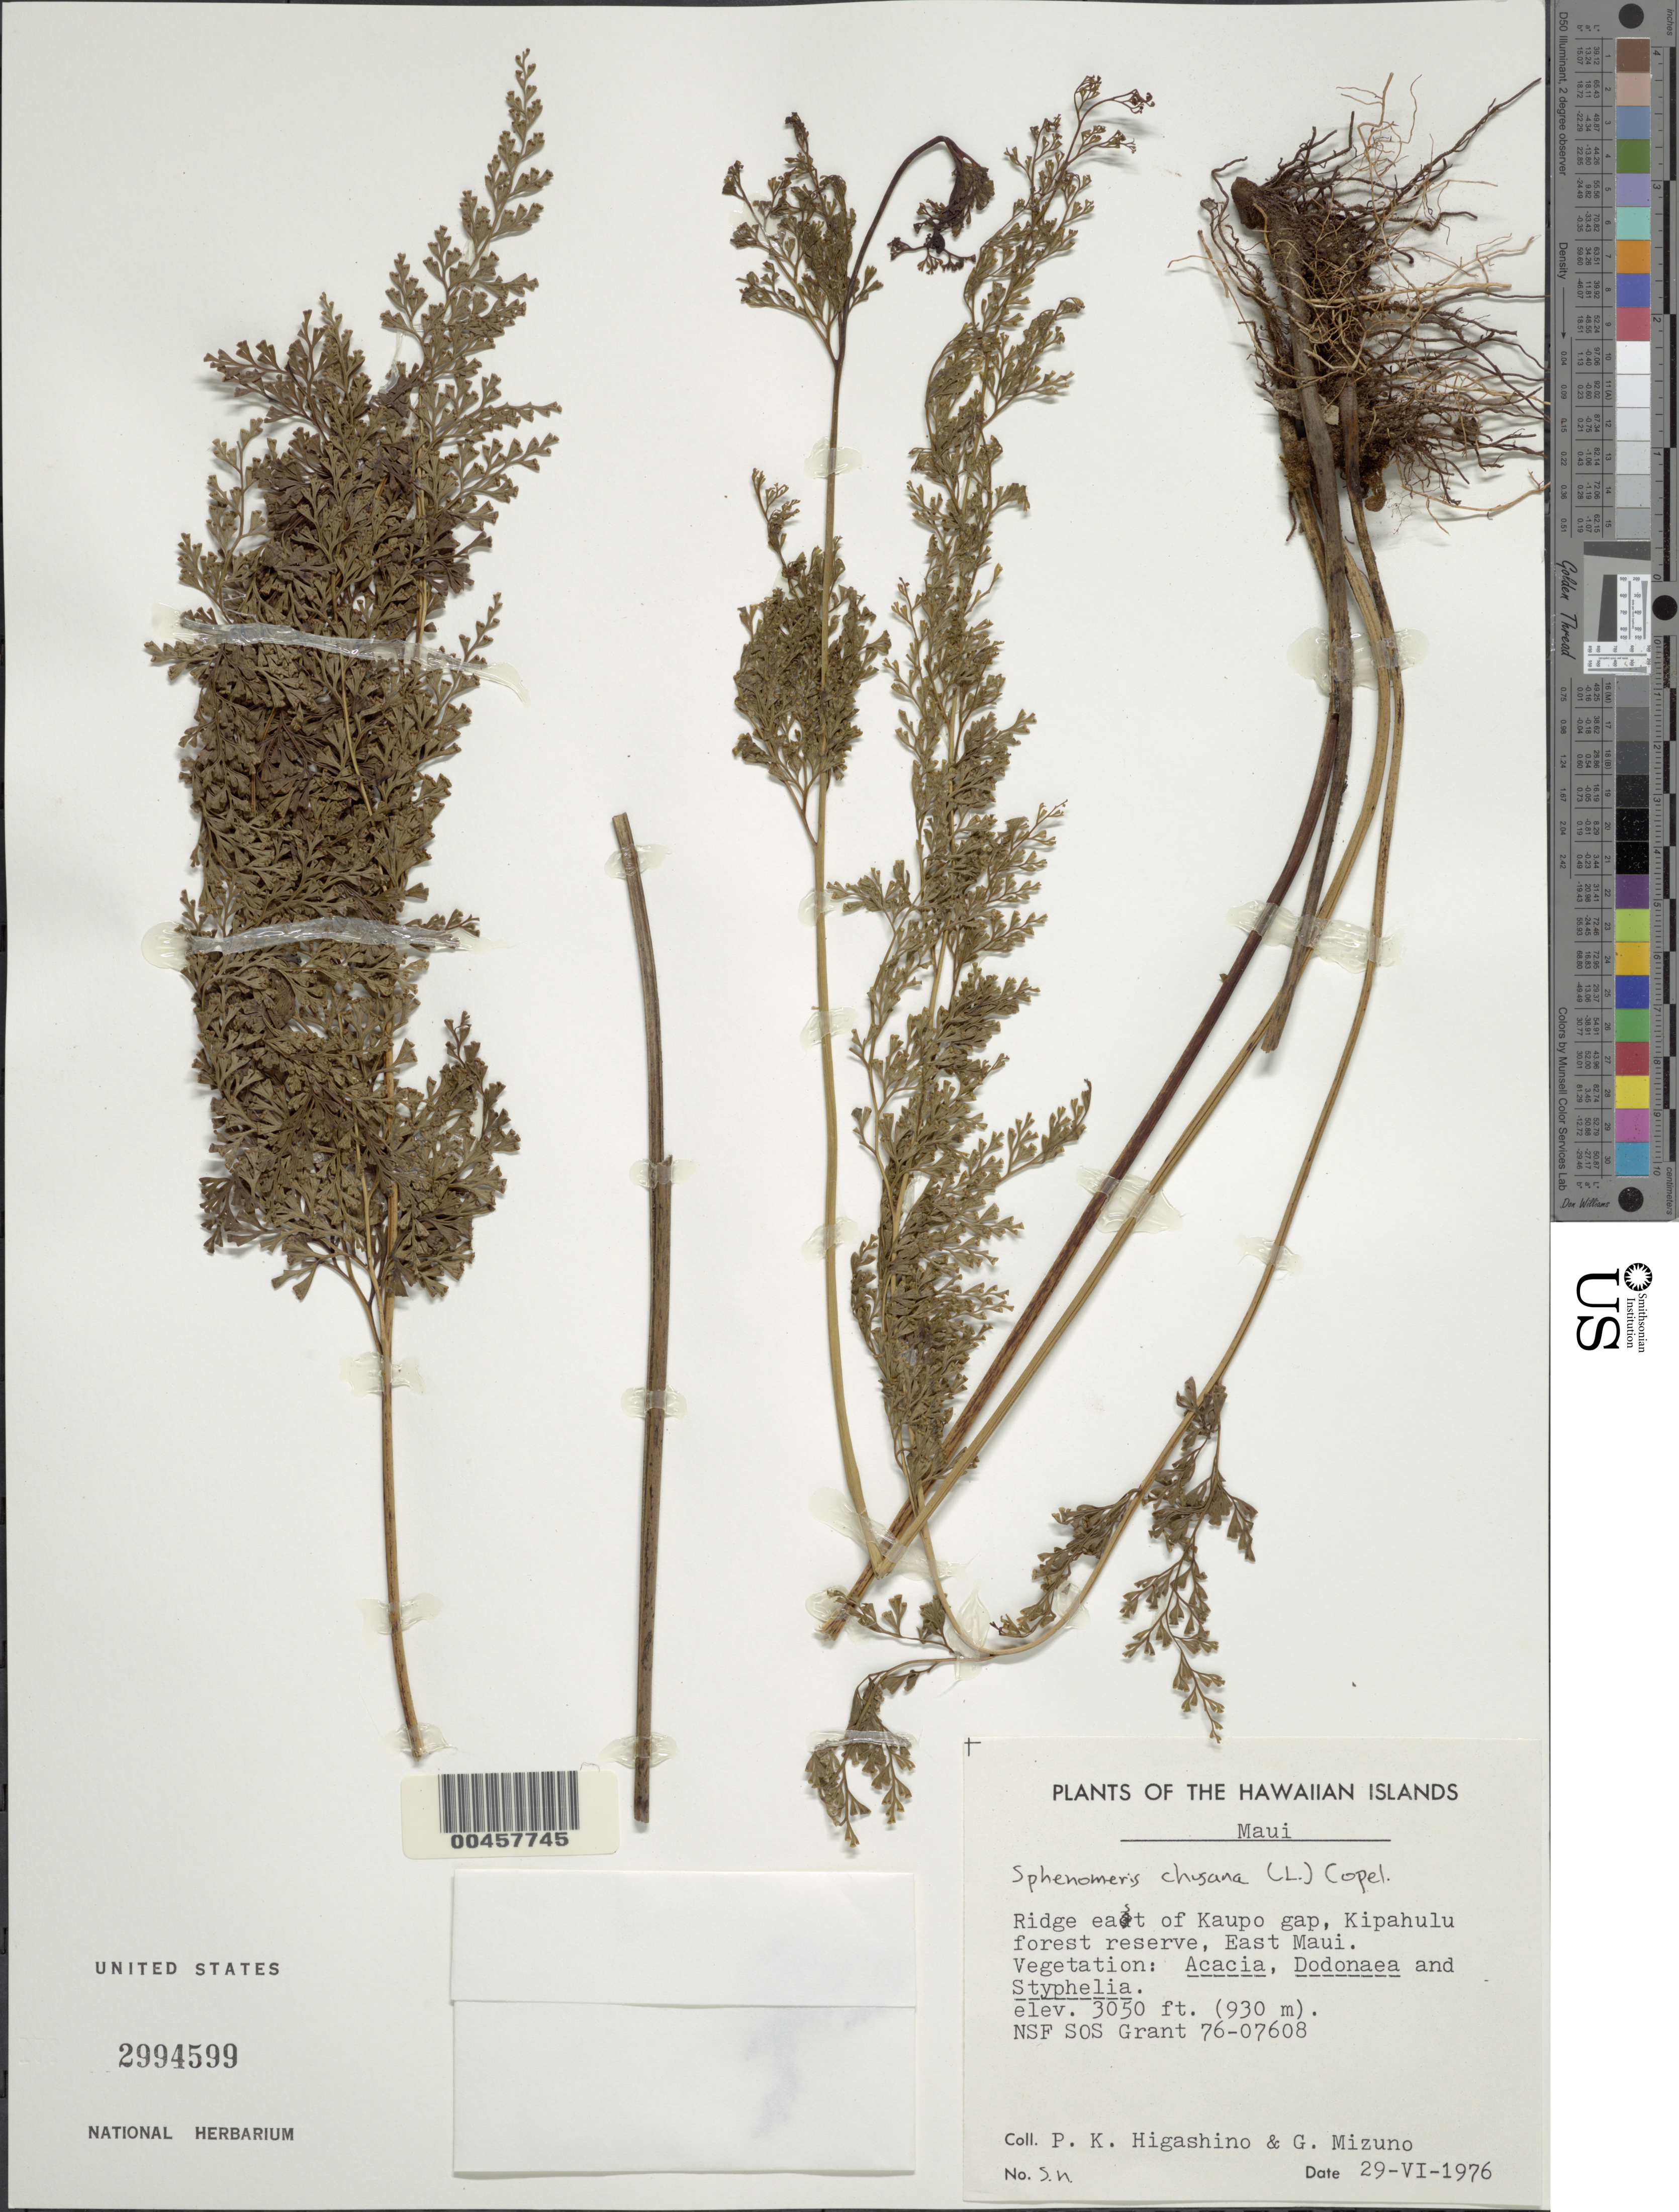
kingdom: Plantae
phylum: Tracheophyta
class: Polypodiopsida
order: Polypodiales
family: Lindsaeaceae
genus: Sphenomeris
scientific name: Sphenomeris chinensis var. chinensis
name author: (L.) Maxon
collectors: P. Higashino & G. Mizuno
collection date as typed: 29 Jun 1976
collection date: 1976-06-29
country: United States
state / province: Hawaii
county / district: Maui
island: Maui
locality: Ridge east of Kaupo gap, Kipahulu forest reserve, East Maui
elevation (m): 930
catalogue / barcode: US 2994599